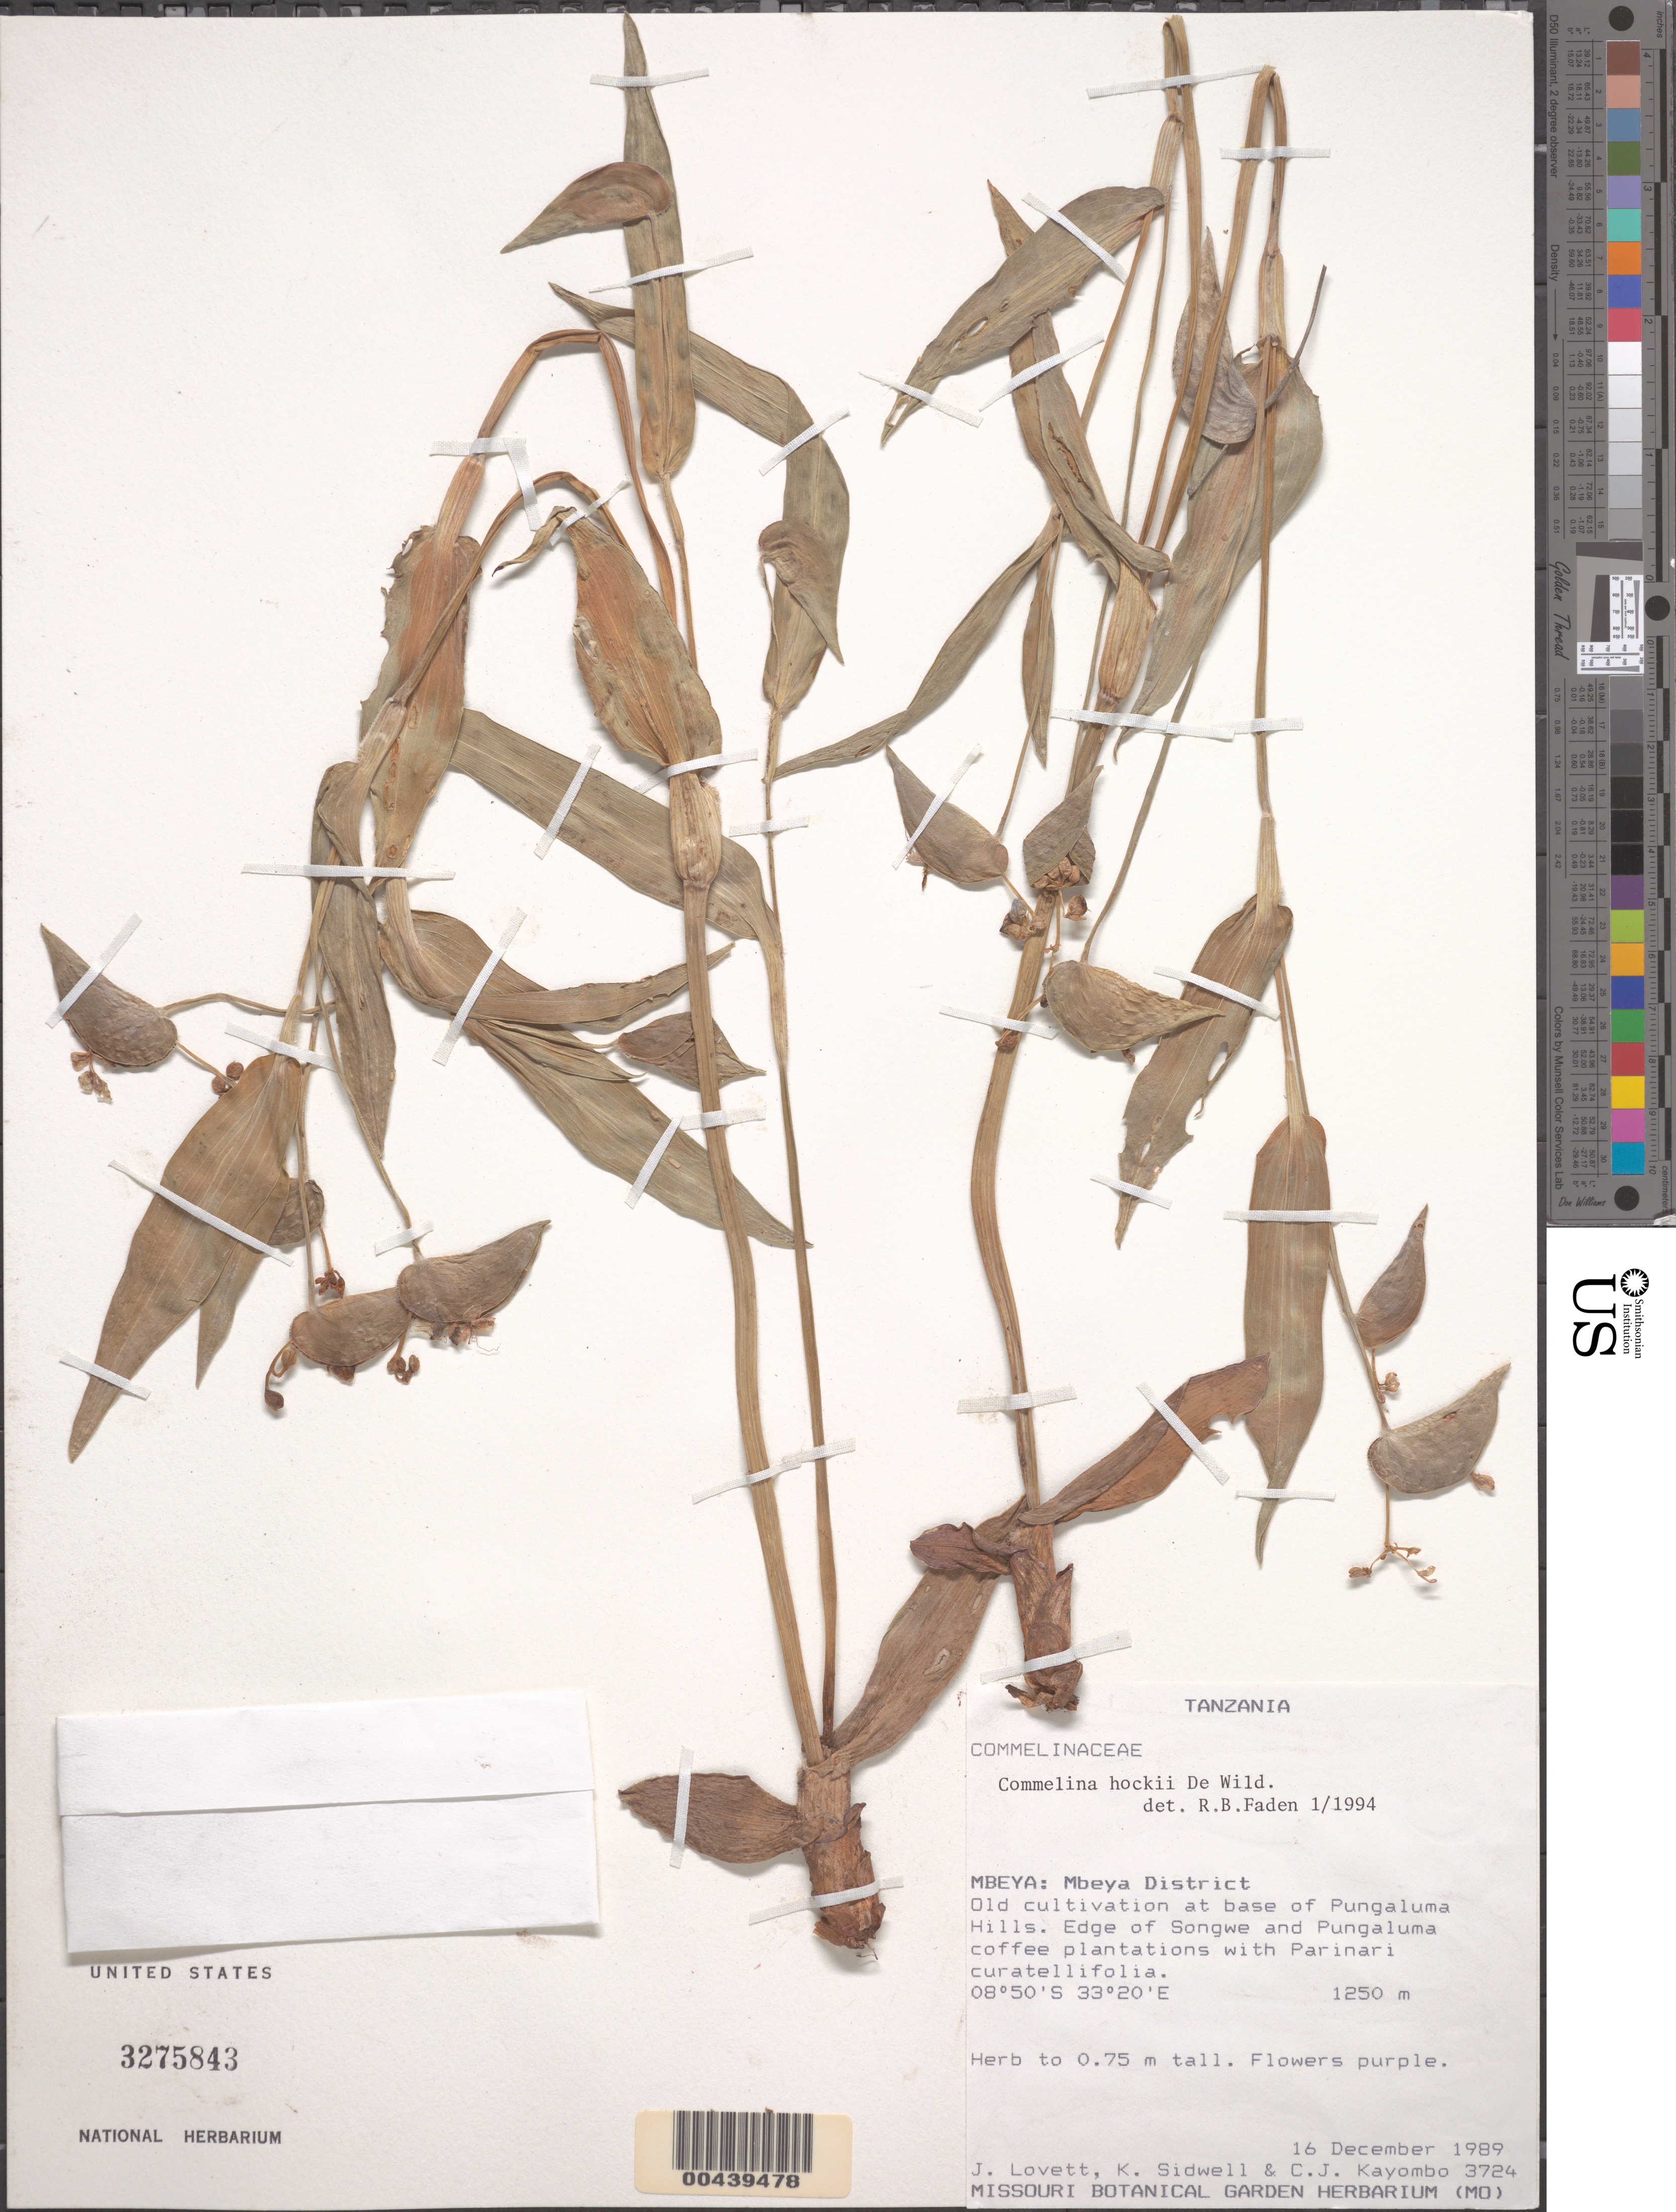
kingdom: Plantae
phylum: Tracheophyta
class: Liliopsida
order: Commelinales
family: Commelinaceae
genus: Commelina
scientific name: Commelina hockii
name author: De Wild.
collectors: J. Lovett, K. Sidwell & C. J. Kayombo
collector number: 3724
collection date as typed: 16 Dec 1989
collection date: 1989-12-16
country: Tanzania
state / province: Mbeya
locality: Edge of songwe and pungaluma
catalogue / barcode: US 3275843